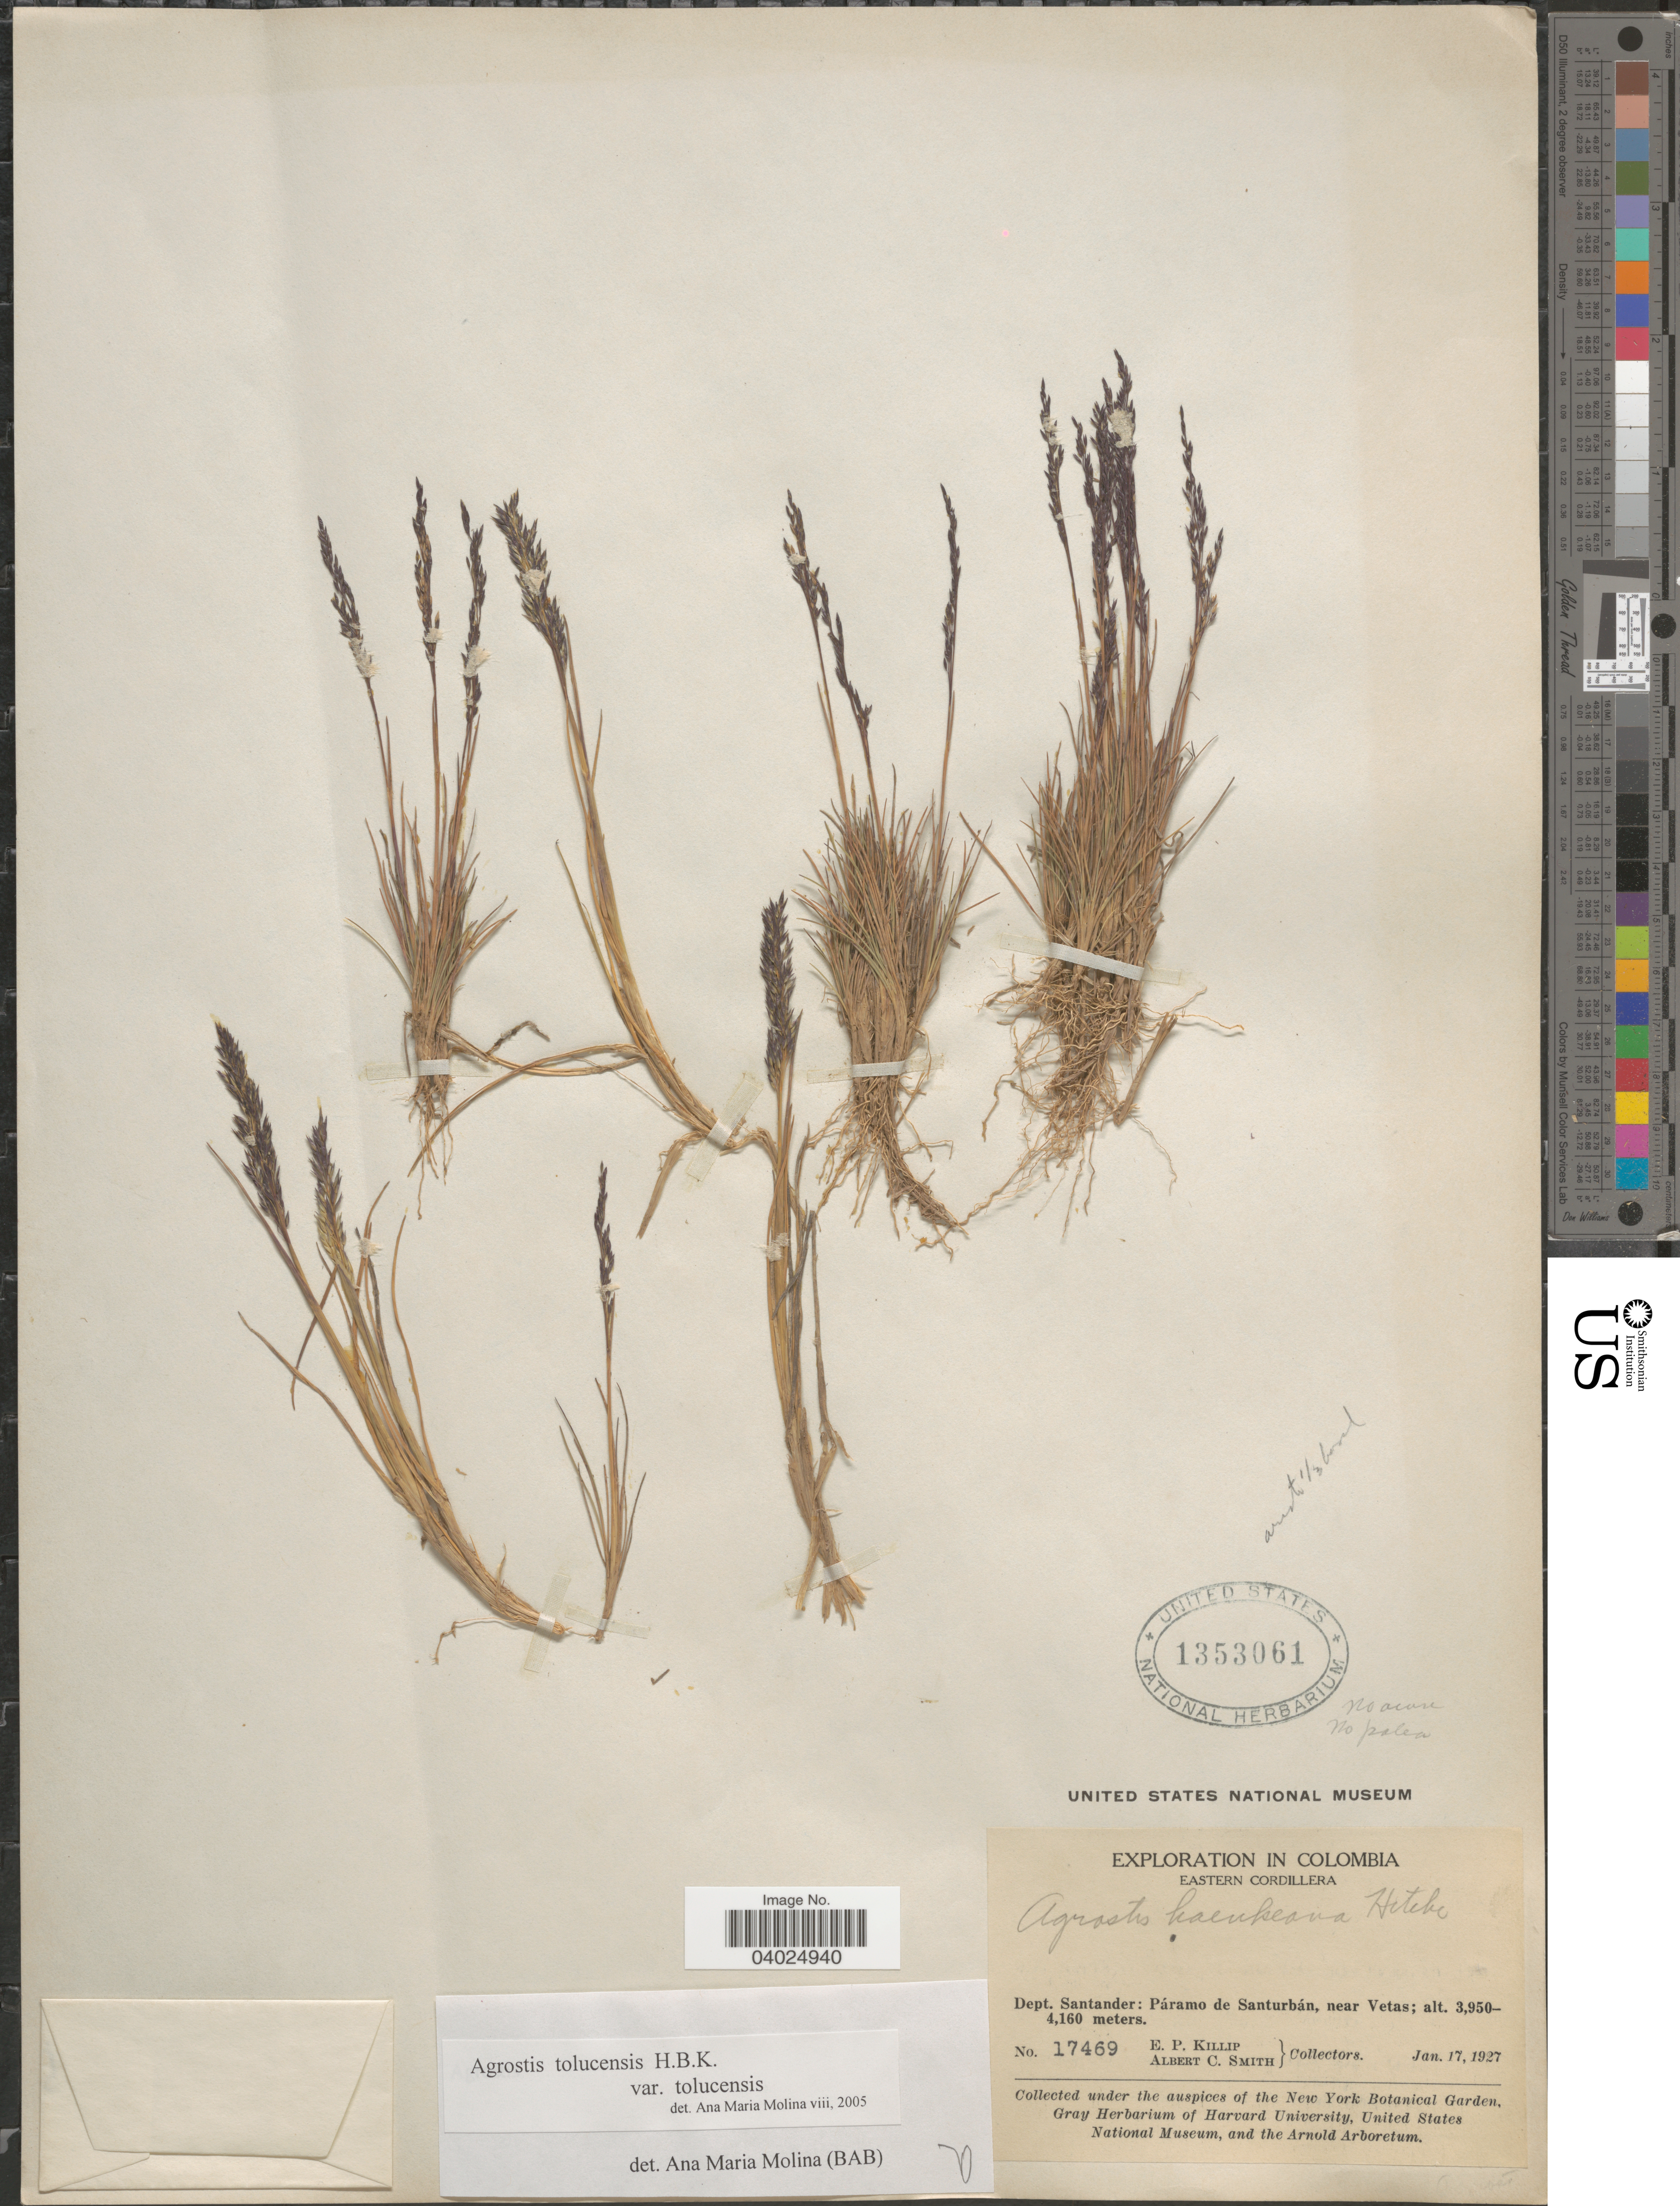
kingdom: Plantae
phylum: Tracheophyta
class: Liliopsida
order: Poales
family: Poaceae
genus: Agrostis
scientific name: Agrostis tolucensis Kunth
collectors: E. P. Killip & A. C. Smith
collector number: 17469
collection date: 1927-01-17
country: Colombia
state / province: Santander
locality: Eastern Cordillera. Dept. Santander: Páramo de Santurbán, near Vetas.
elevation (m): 3950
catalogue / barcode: US 1353061